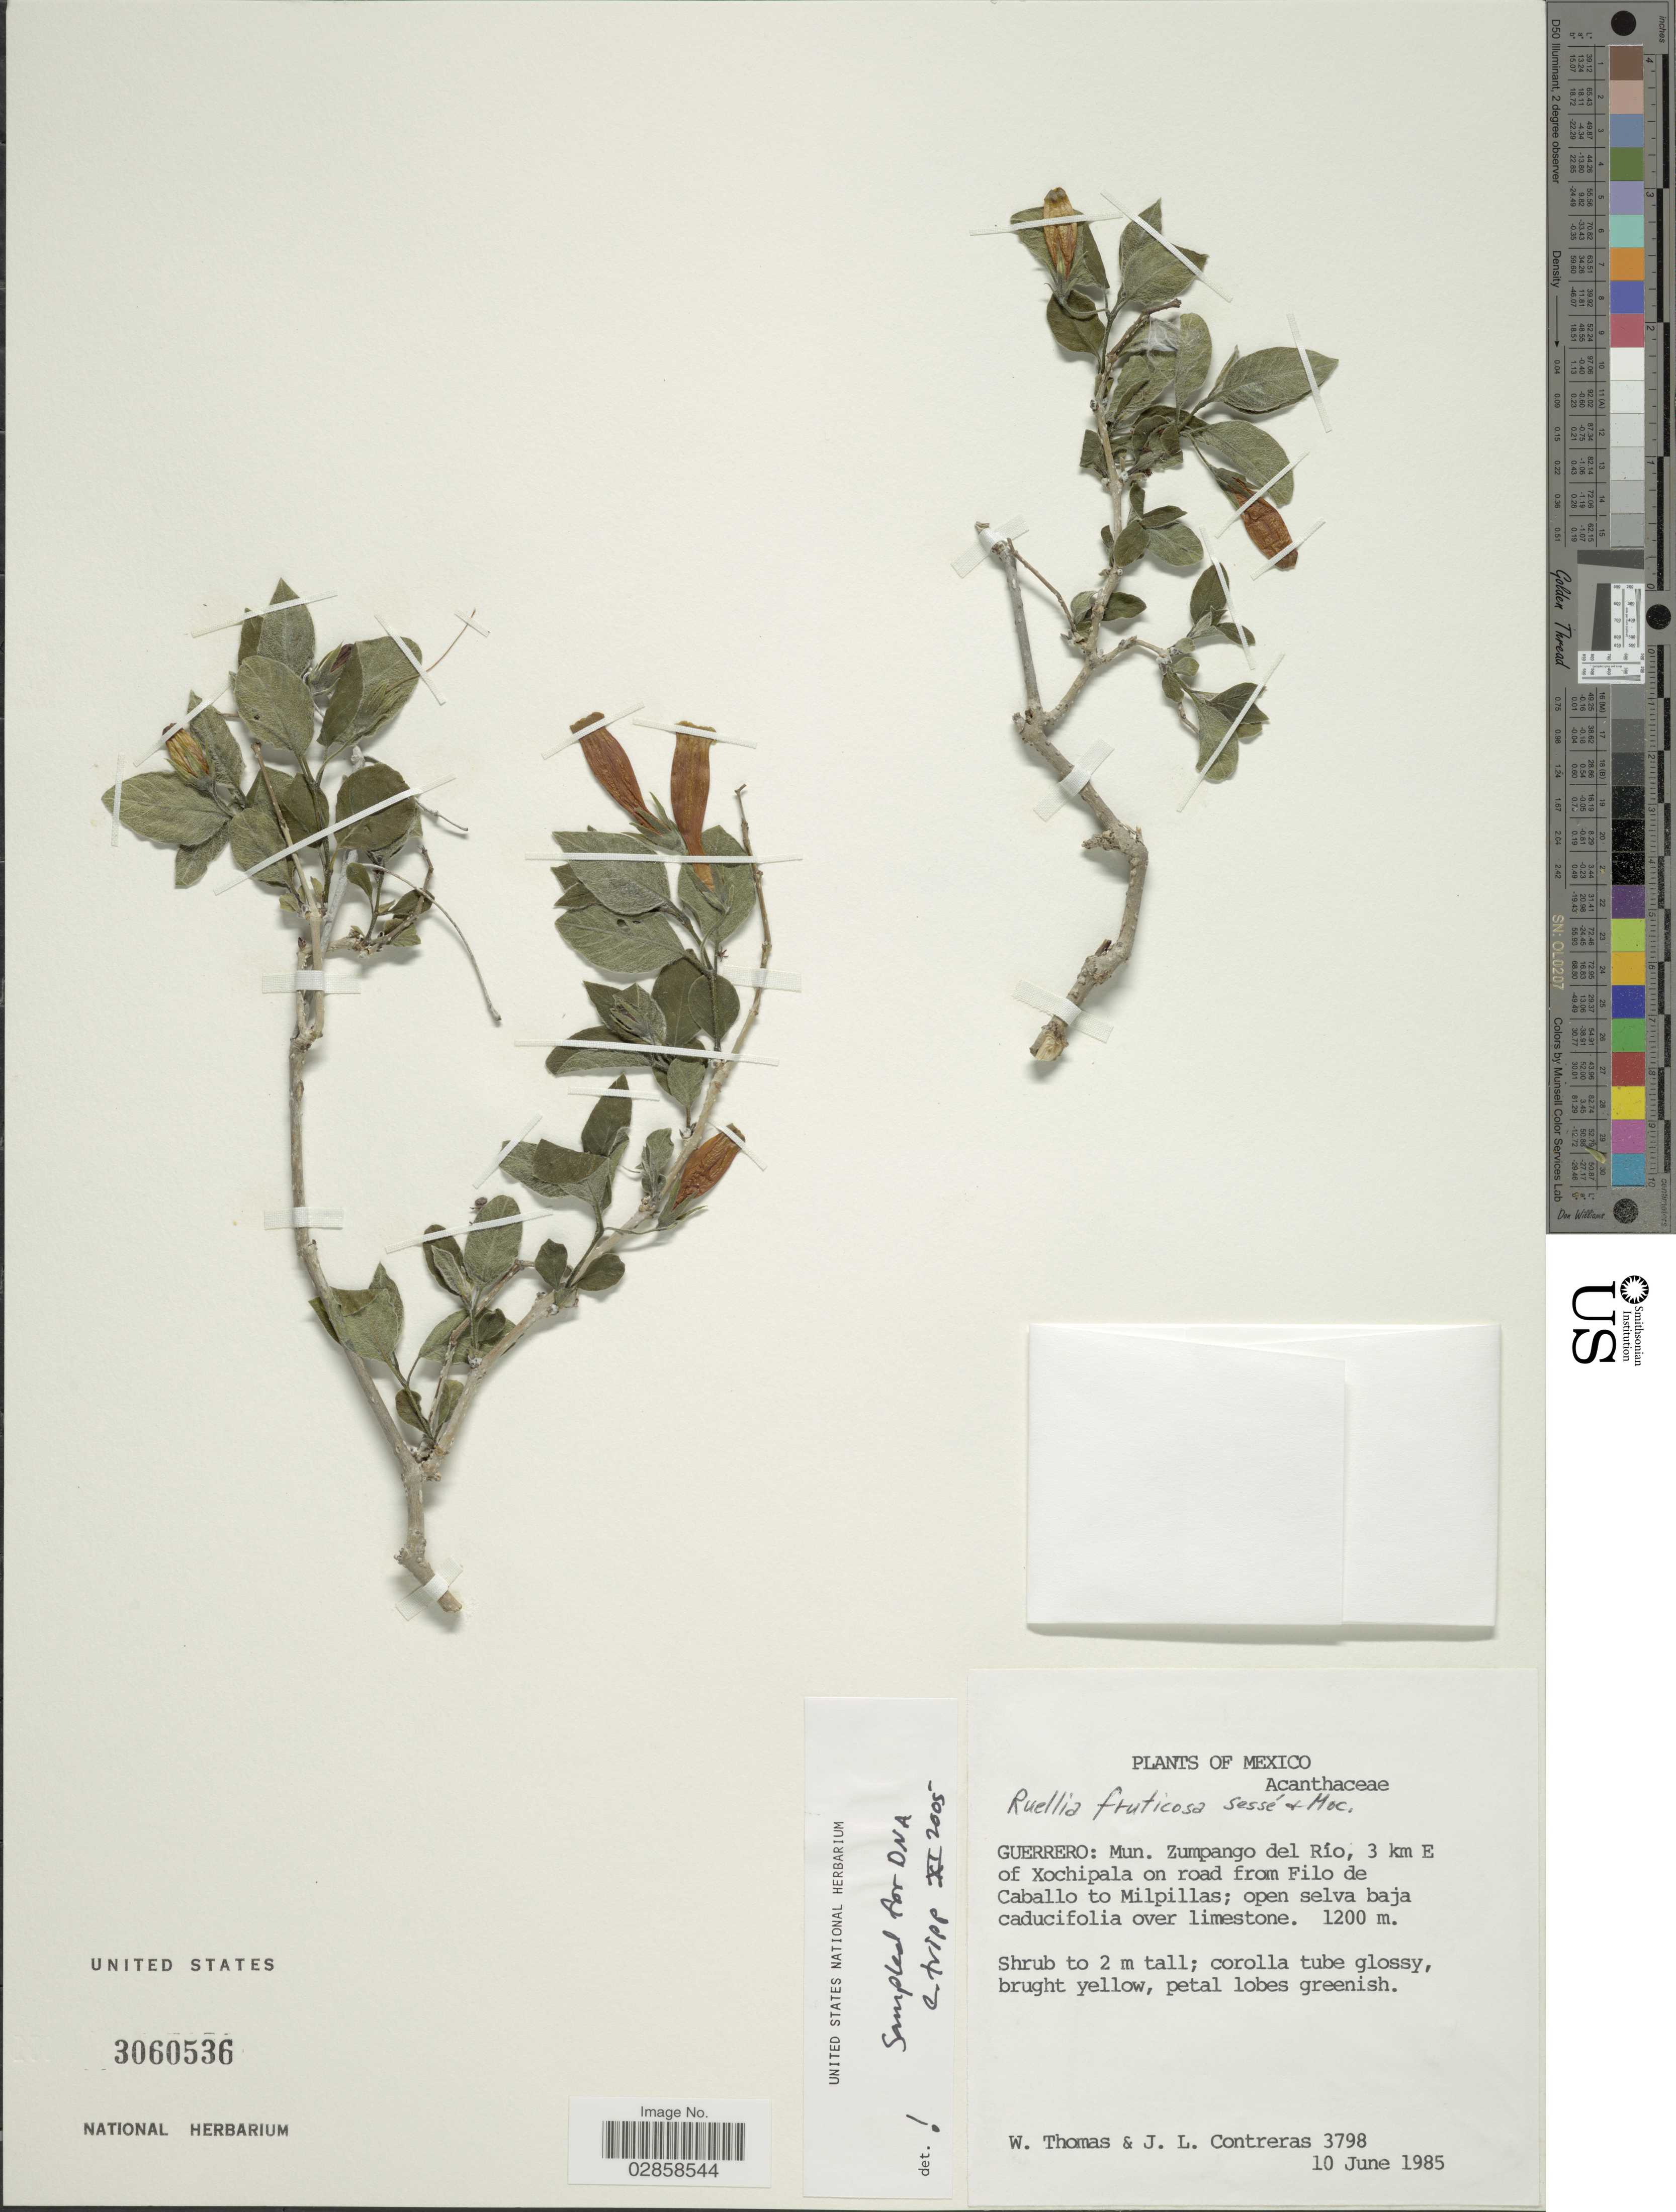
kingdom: Plantae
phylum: Tracheophyta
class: Magnoliopsida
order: Lamiales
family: Acanthaceae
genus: Ruellia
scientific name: Ruellia fruticosa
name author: Sessé & Moc.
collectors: W. Thomas & J. Contreras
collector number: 3798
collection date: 1985-06-10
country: Mexico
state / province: Guerrero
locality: Mun. Zumpango del Río, 3 km E of Xochipala on road from Filo de Caballo to Milpillas.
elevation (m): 1200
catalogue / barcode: US 3060536